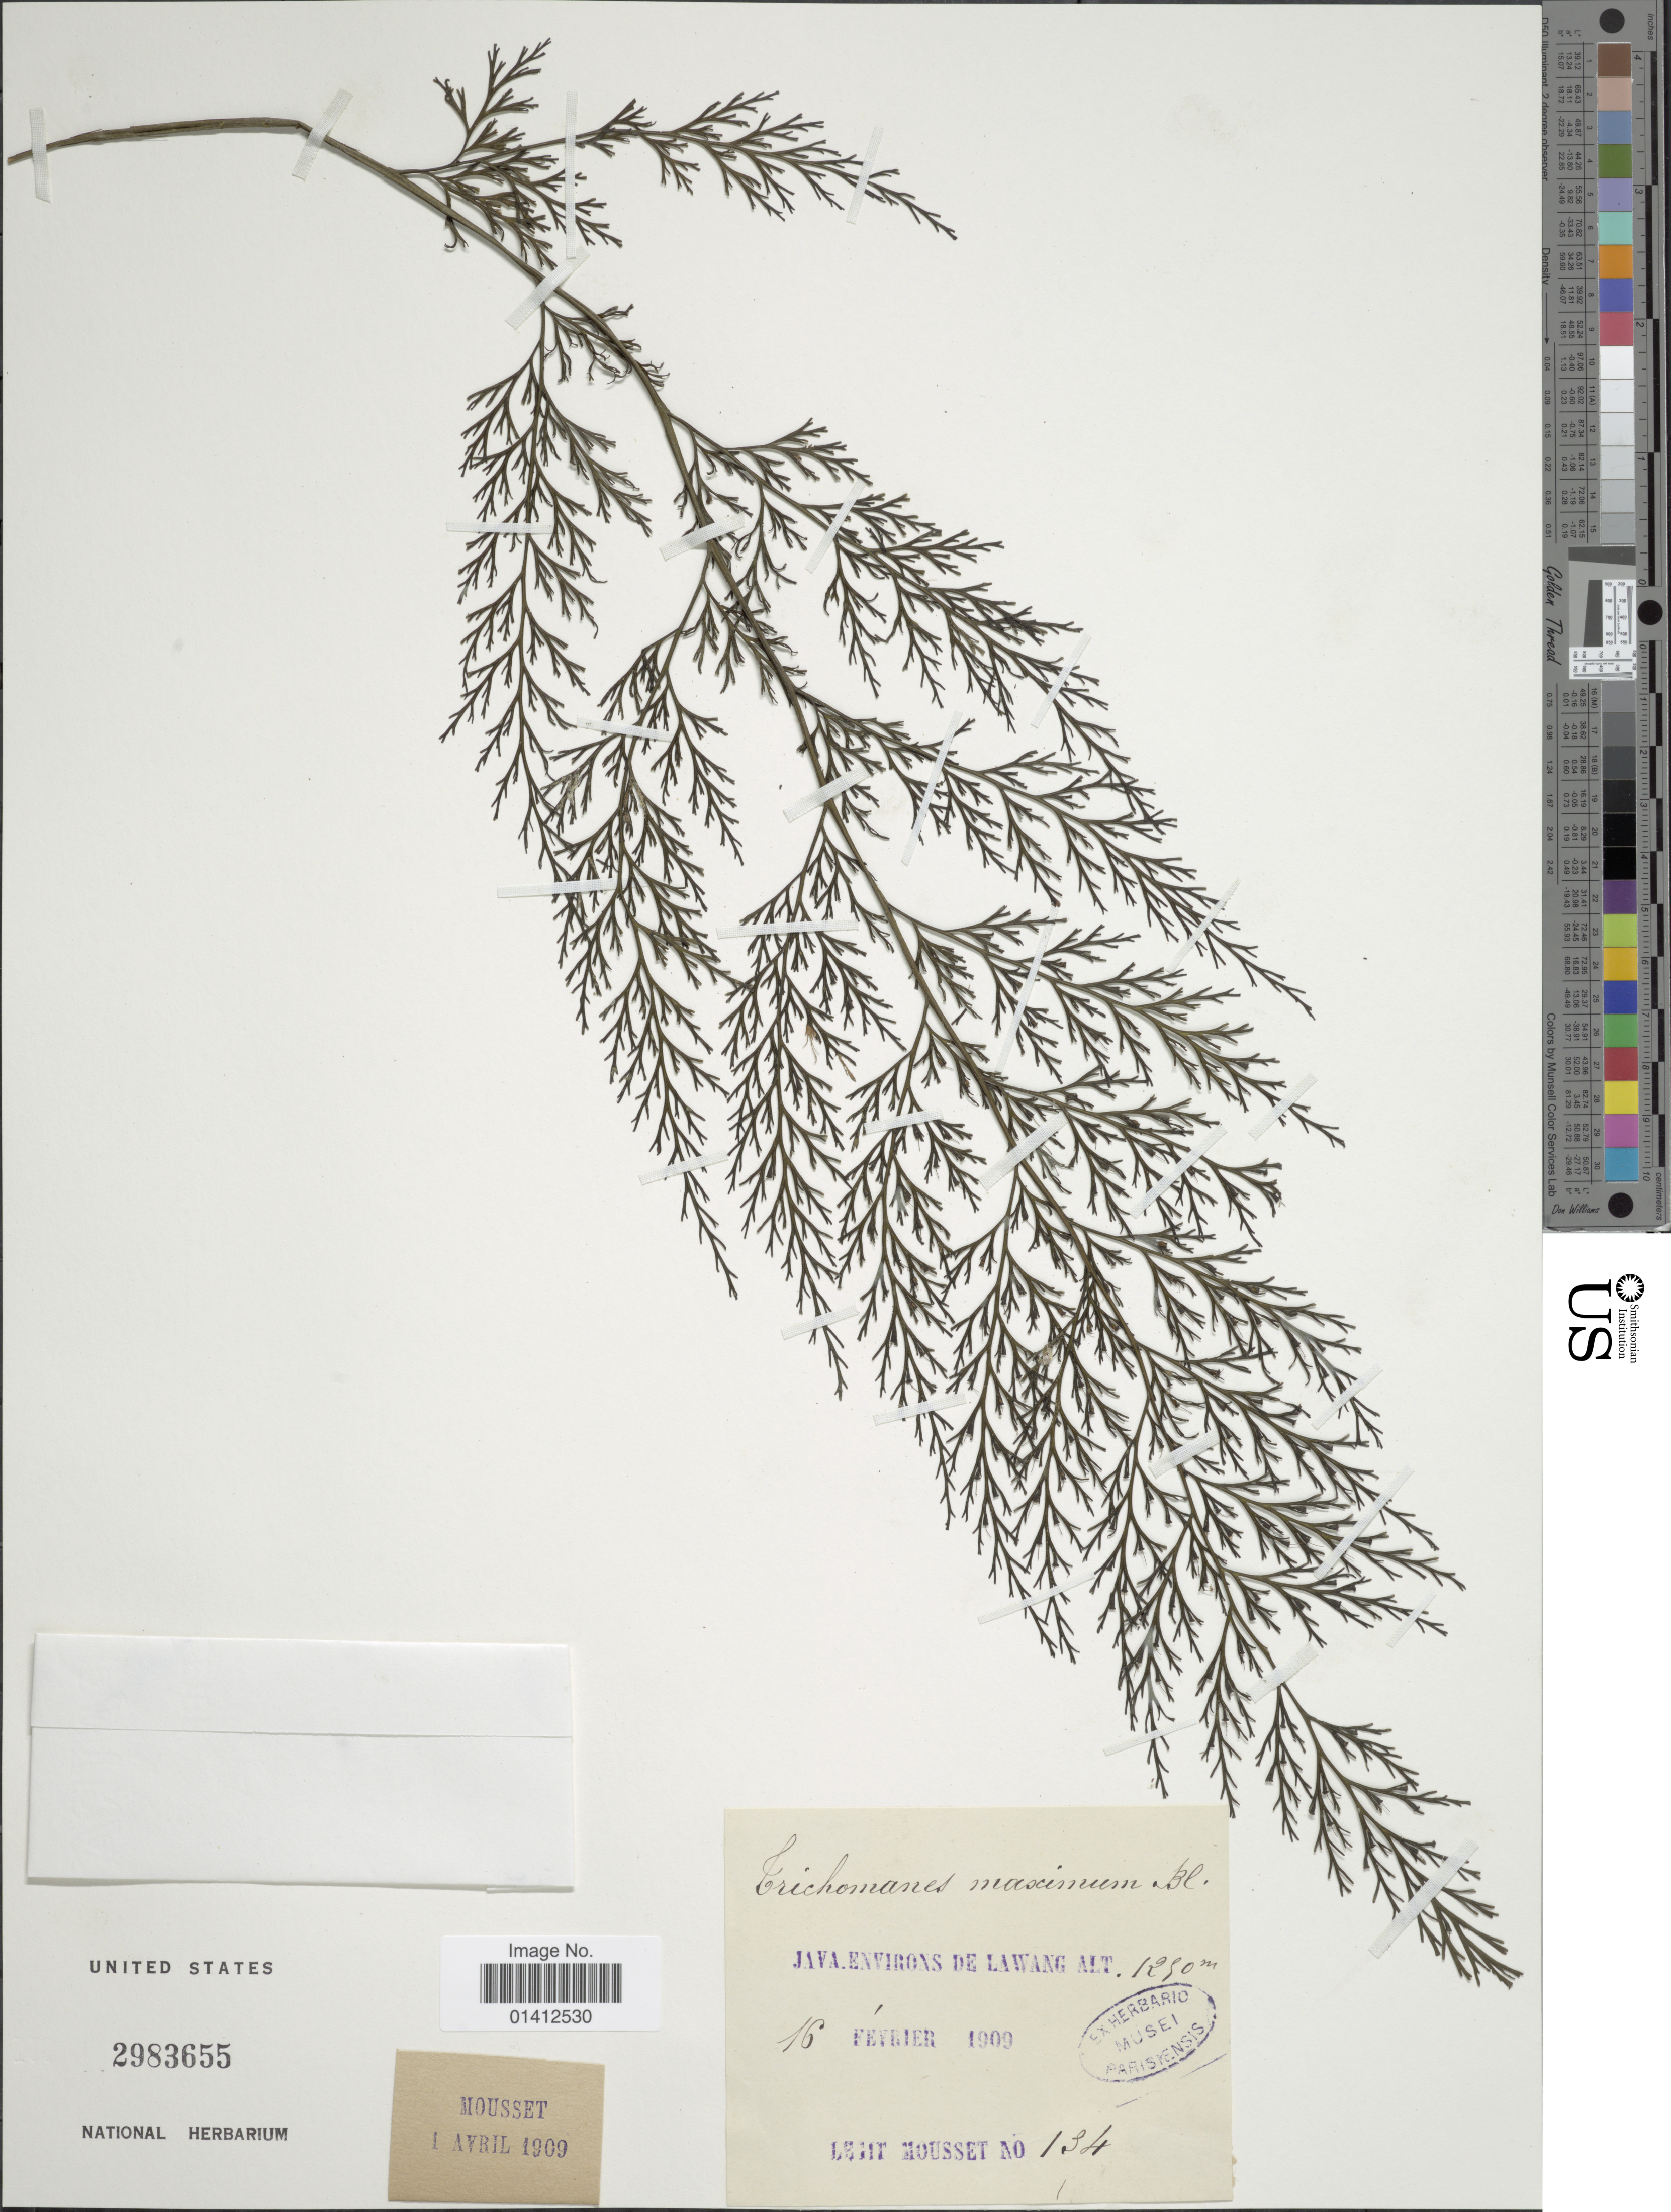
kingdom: Plantae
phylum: Tracheophyta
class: Polypodiopsida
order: Hymenophyllales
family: Hymenophyllaceae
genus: Vandenboschia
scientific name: Vandenboschia maxima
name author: (Blume) Copel.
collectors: Mousset, --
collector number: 134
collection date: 1909-02-16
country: Indonesia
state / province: Java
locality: Environs de Lawang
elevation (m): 1280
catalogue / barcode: US 2983655